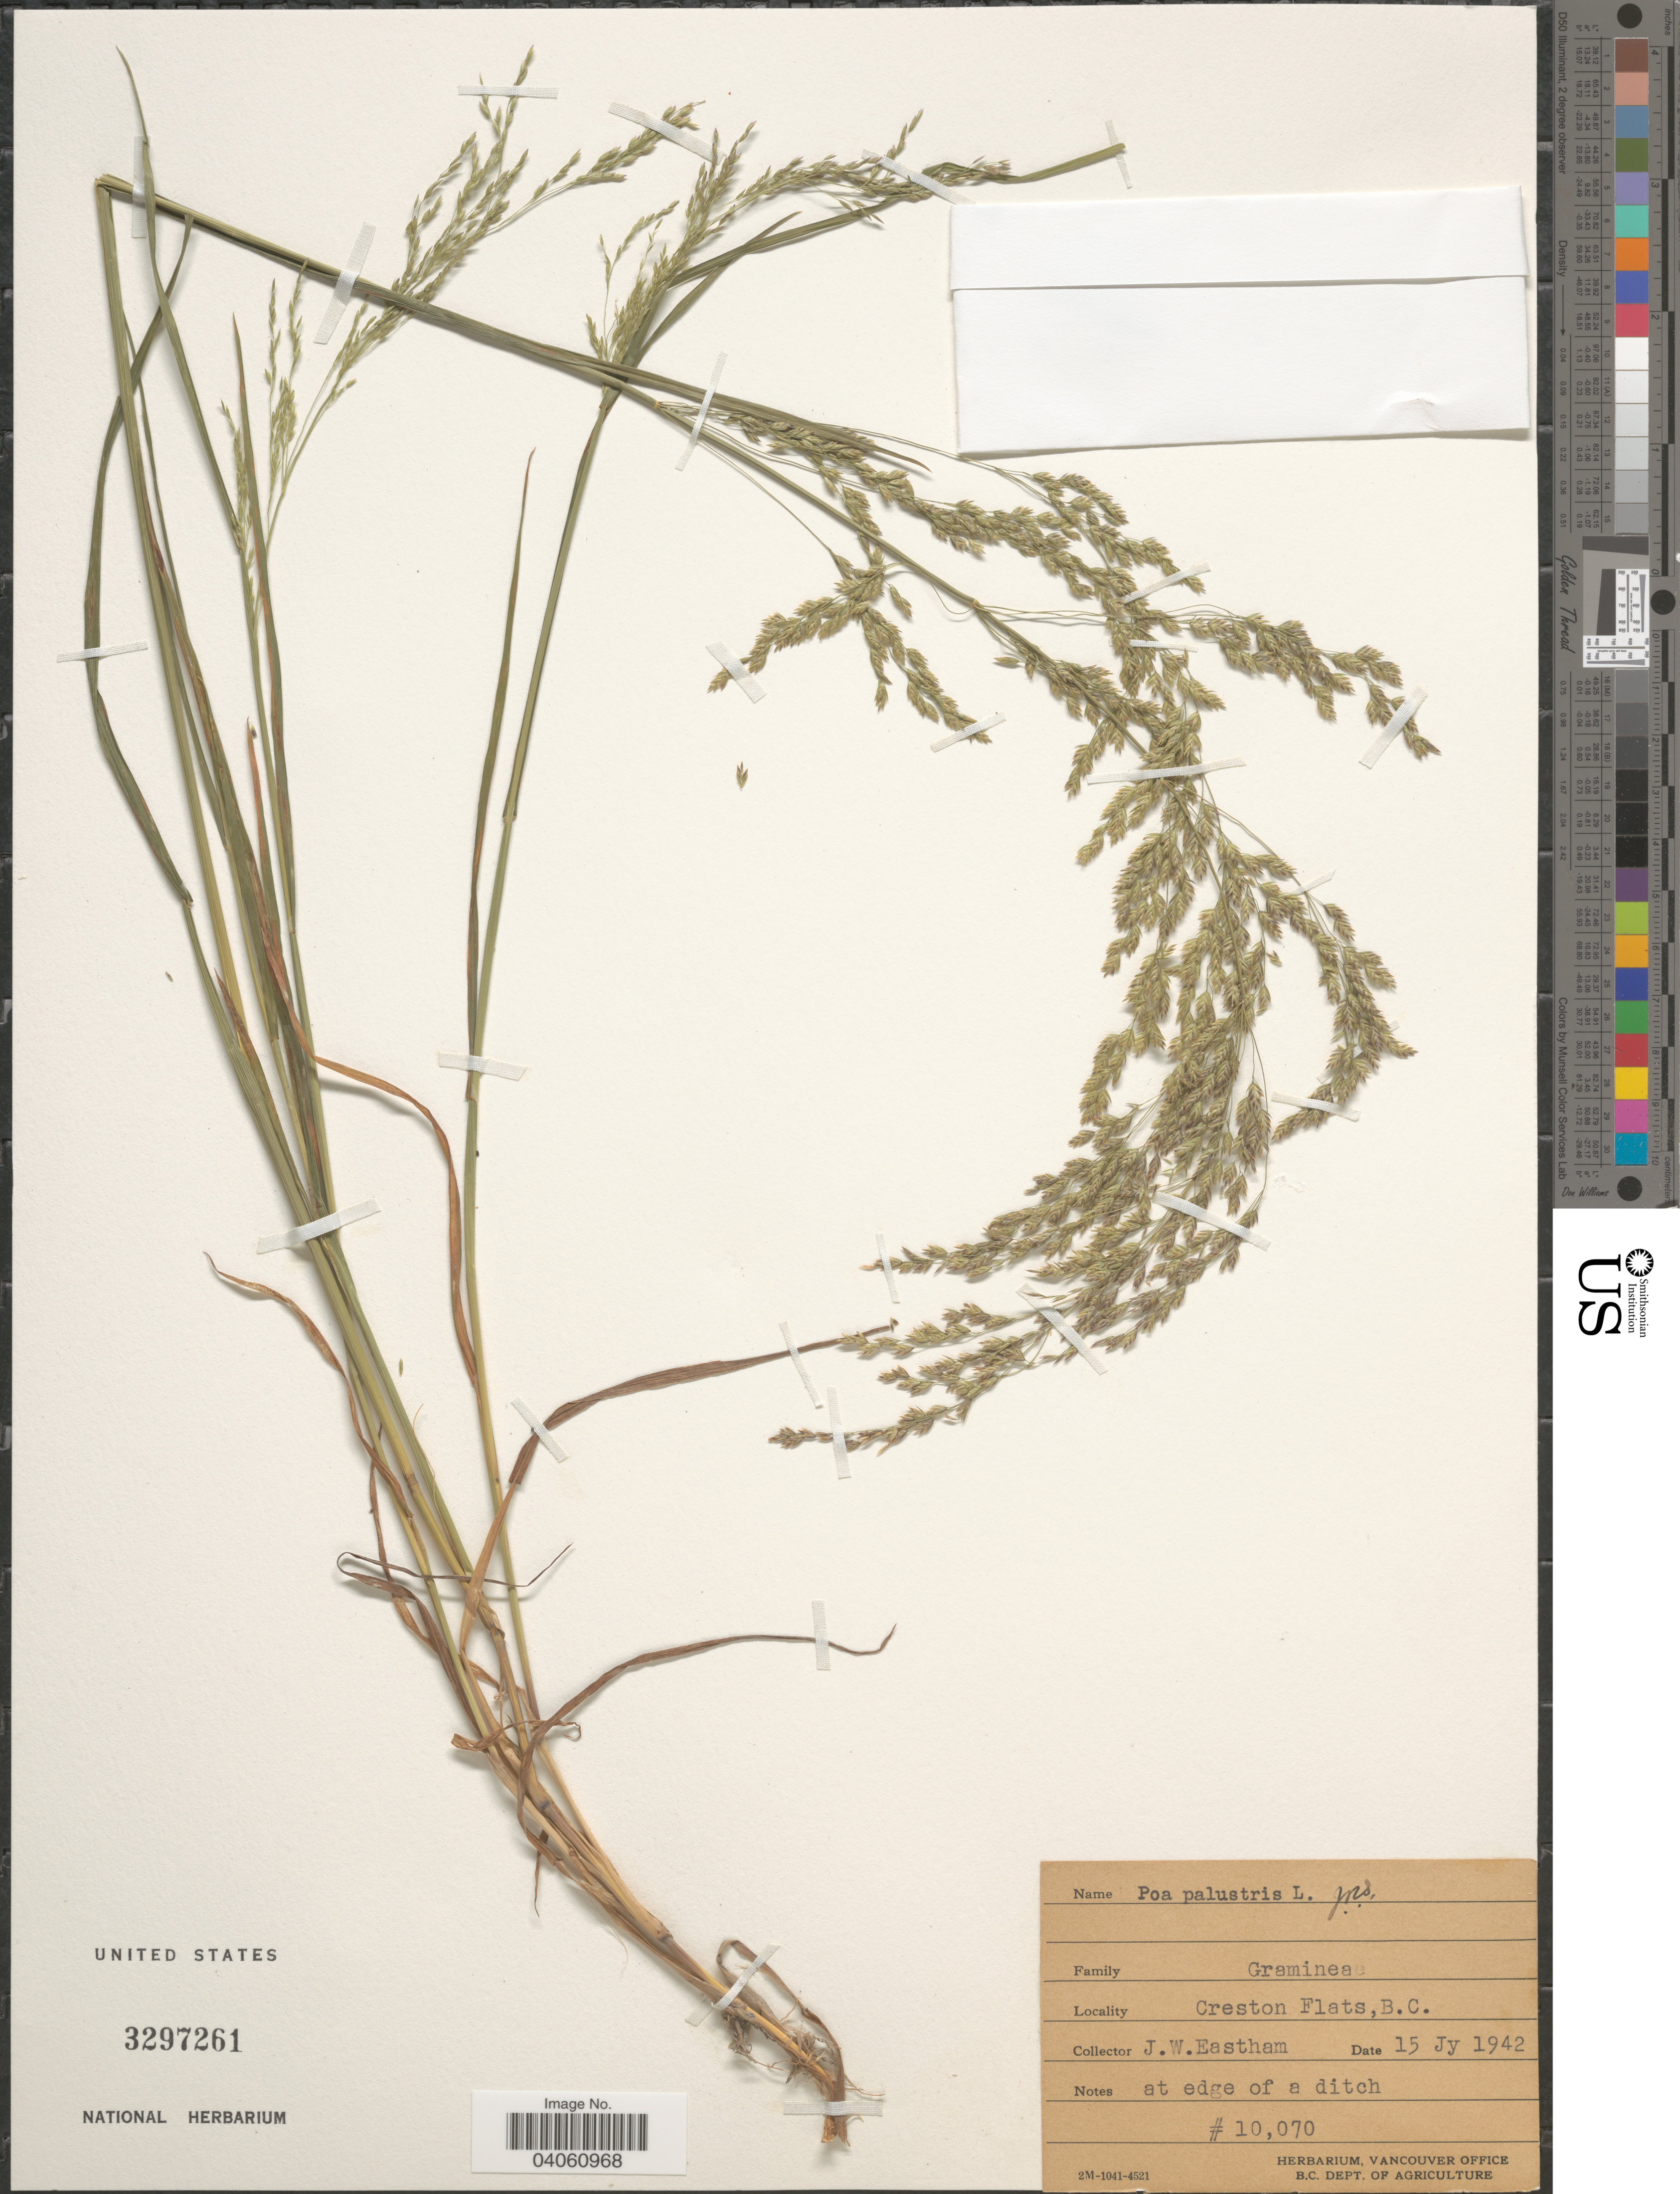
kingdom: Plantae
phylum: Tracheophyta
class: Liliopsida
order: Poales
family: Poaceae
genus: Poa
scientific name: Poa palustris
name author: L.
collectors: J. Eastham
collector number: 10070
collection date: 1942-07-15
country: Canada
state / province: British Columbia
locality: Creston Flats.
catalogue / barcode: US 3297261